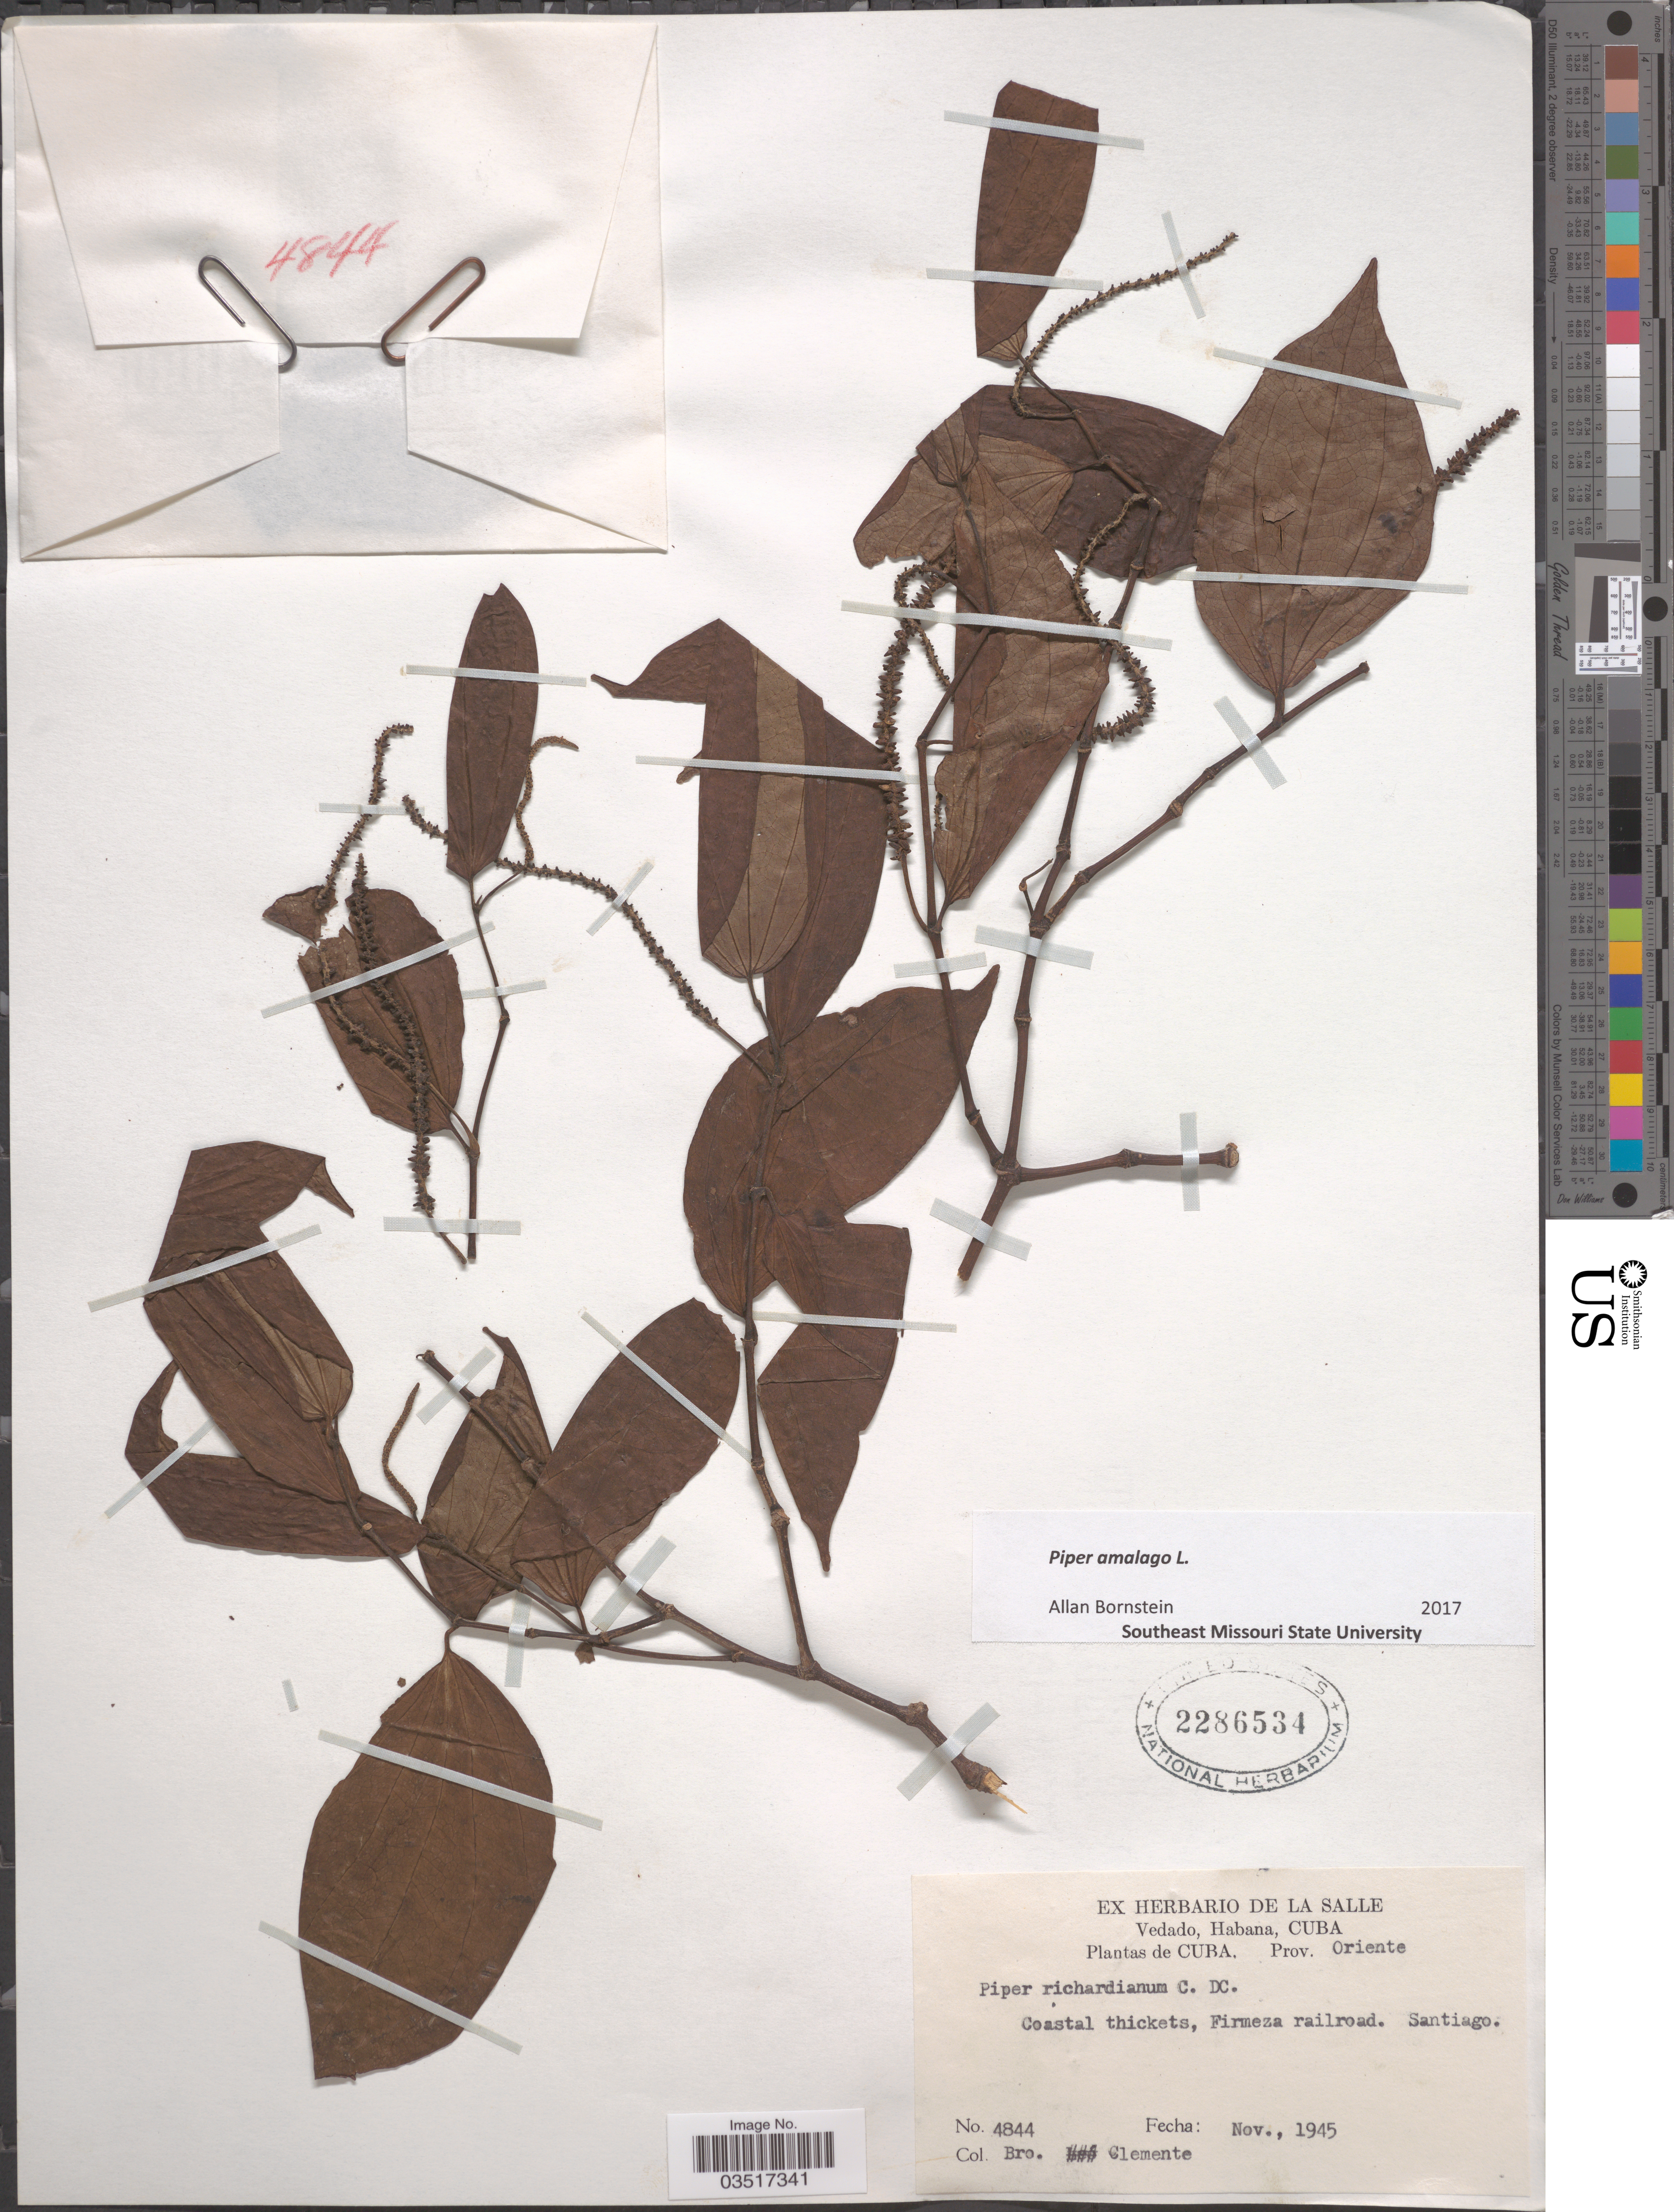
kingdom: Plantae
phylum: Tracheophyta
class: Magnoliopsida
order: Piperales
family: Piperaceae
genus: Piper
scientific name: Piper amalago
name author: L.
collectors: Bro. Clemente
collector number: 4844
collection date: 1945-11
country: Cuba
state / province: Oriente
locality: Coastal thickets, Firmeza railroad. Santiago.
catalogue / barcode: US 2286534